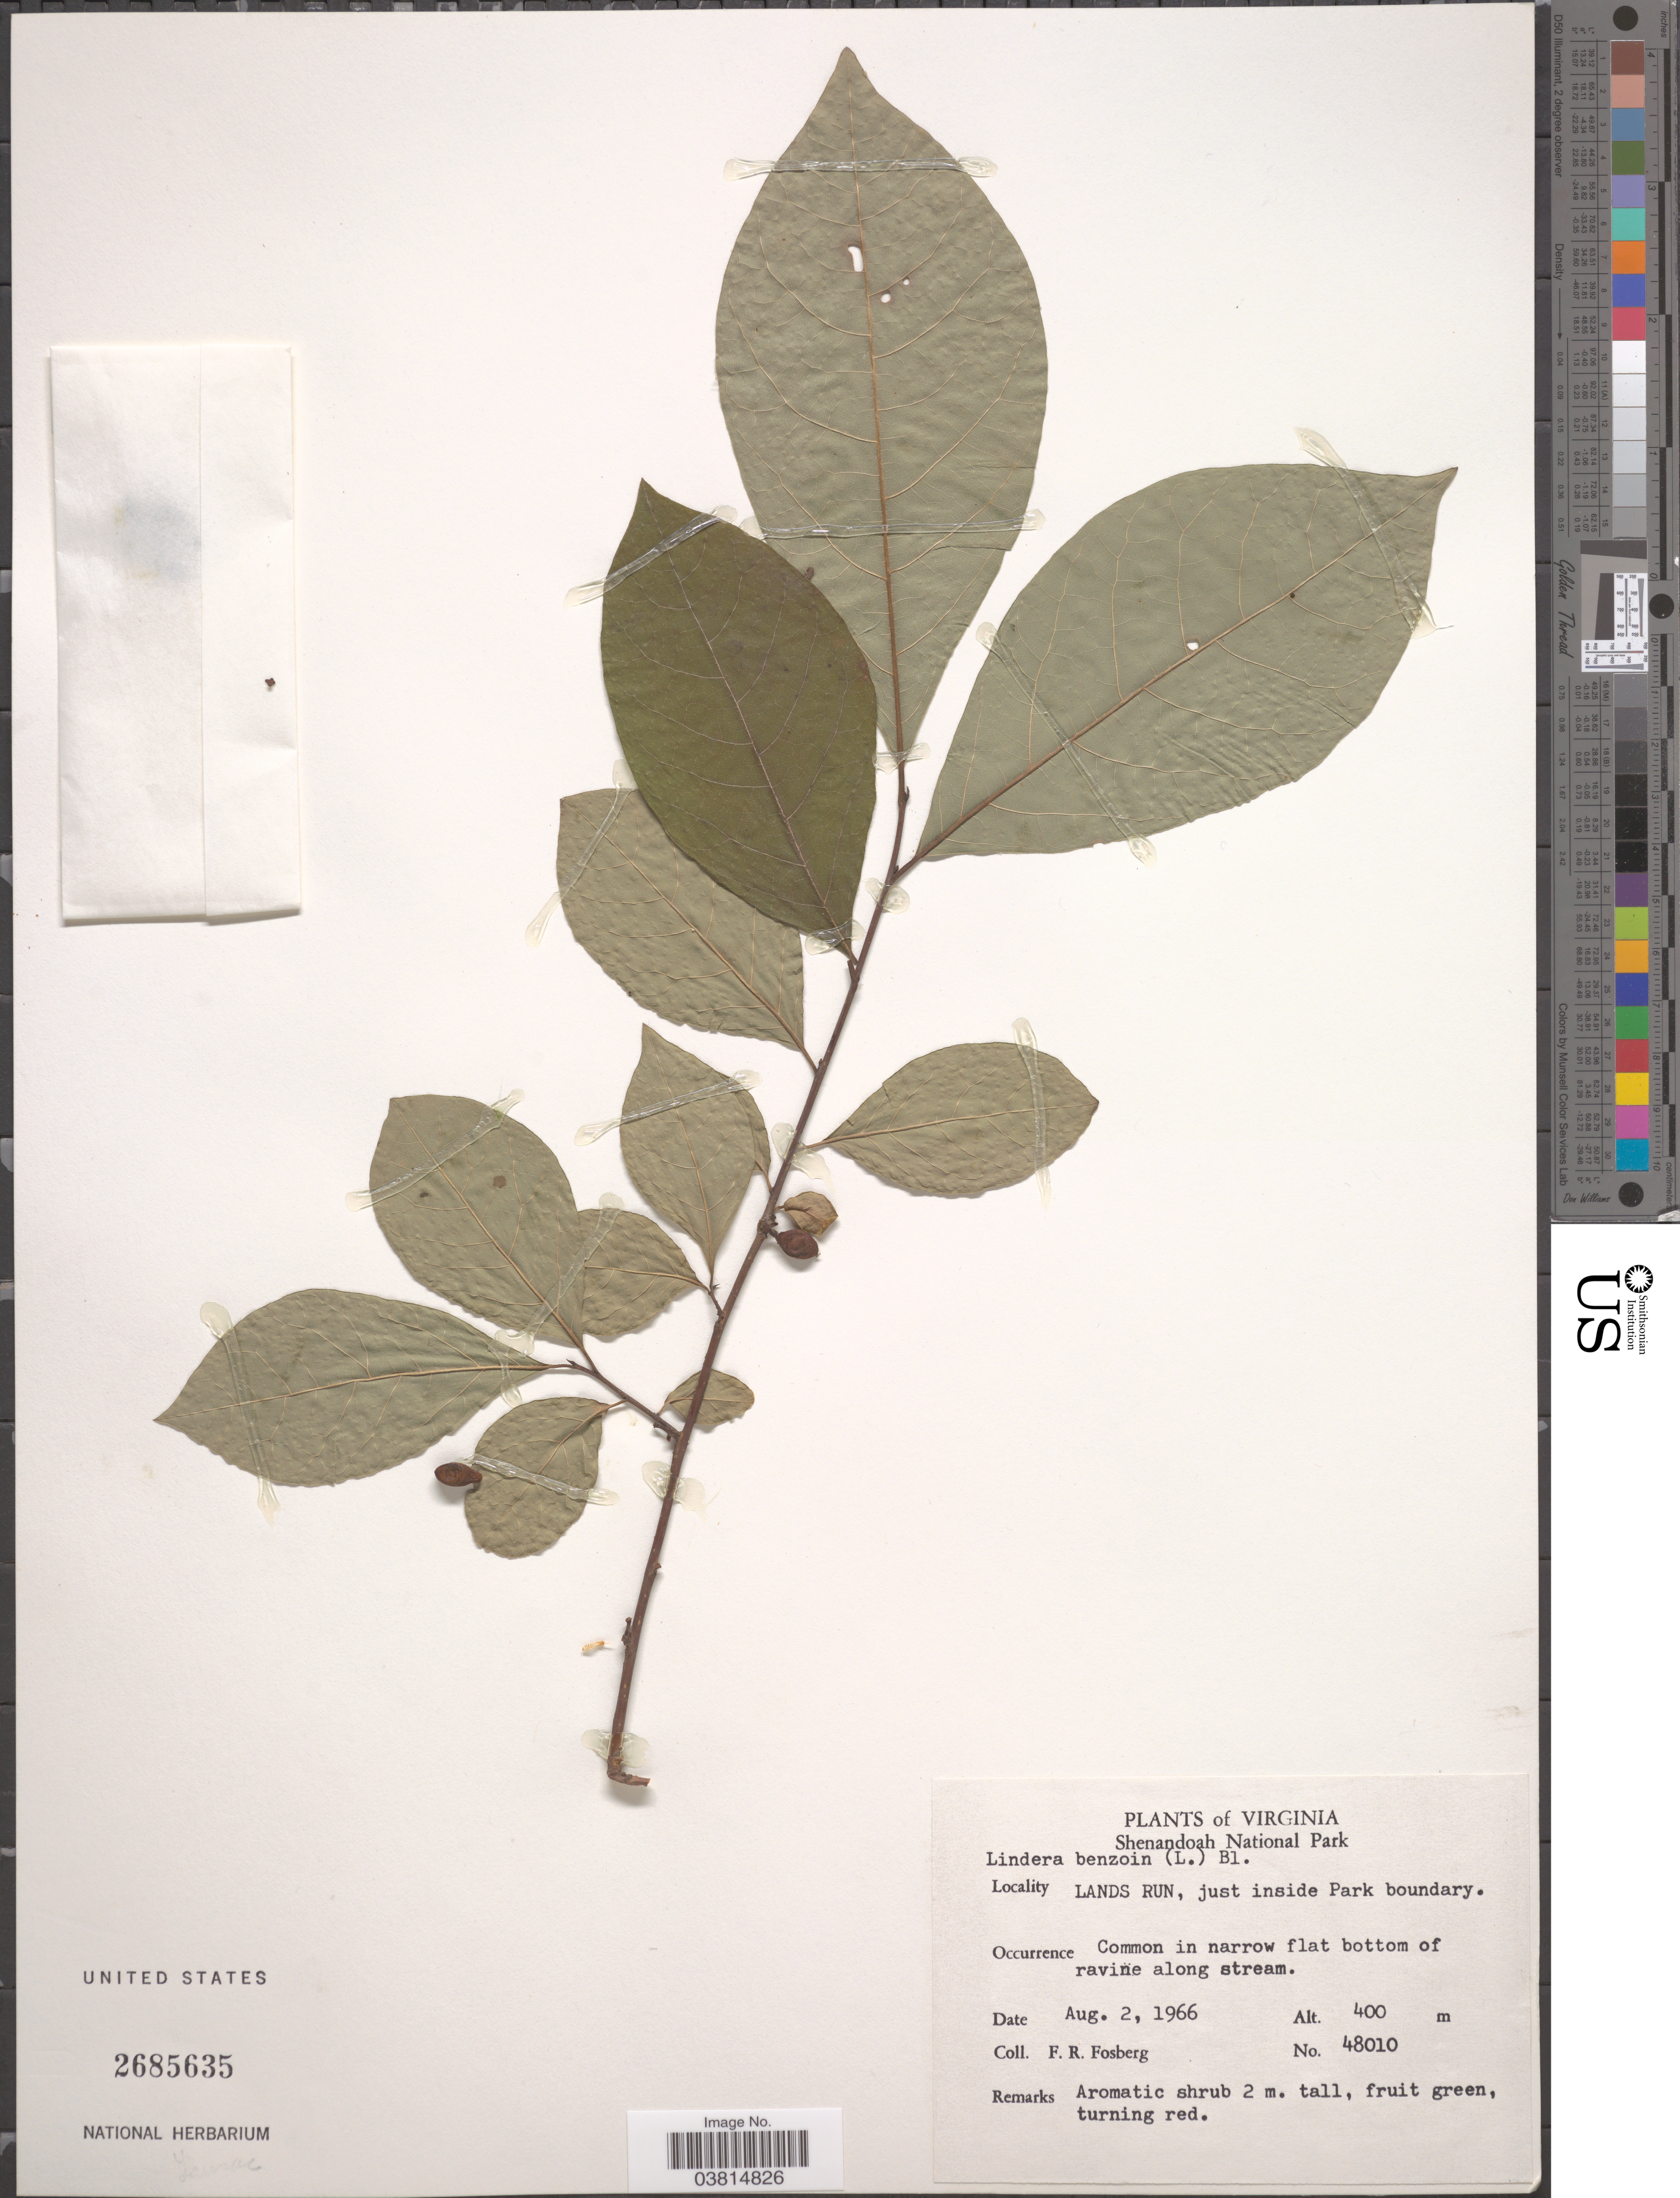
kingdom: Plantae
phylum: Tracheophyta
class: Magnoliopsida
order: Laurales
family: Lauraceae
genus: Lindera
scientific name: Lindera benzoin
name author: (L.) Blume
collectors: F. R. Fosberg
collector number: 48010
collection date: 1966-08-02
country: United States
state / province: Virginia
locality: Shenandoah National Park. Lands Run, just inside Park boundary.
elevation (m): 400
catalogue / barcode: US 2685635